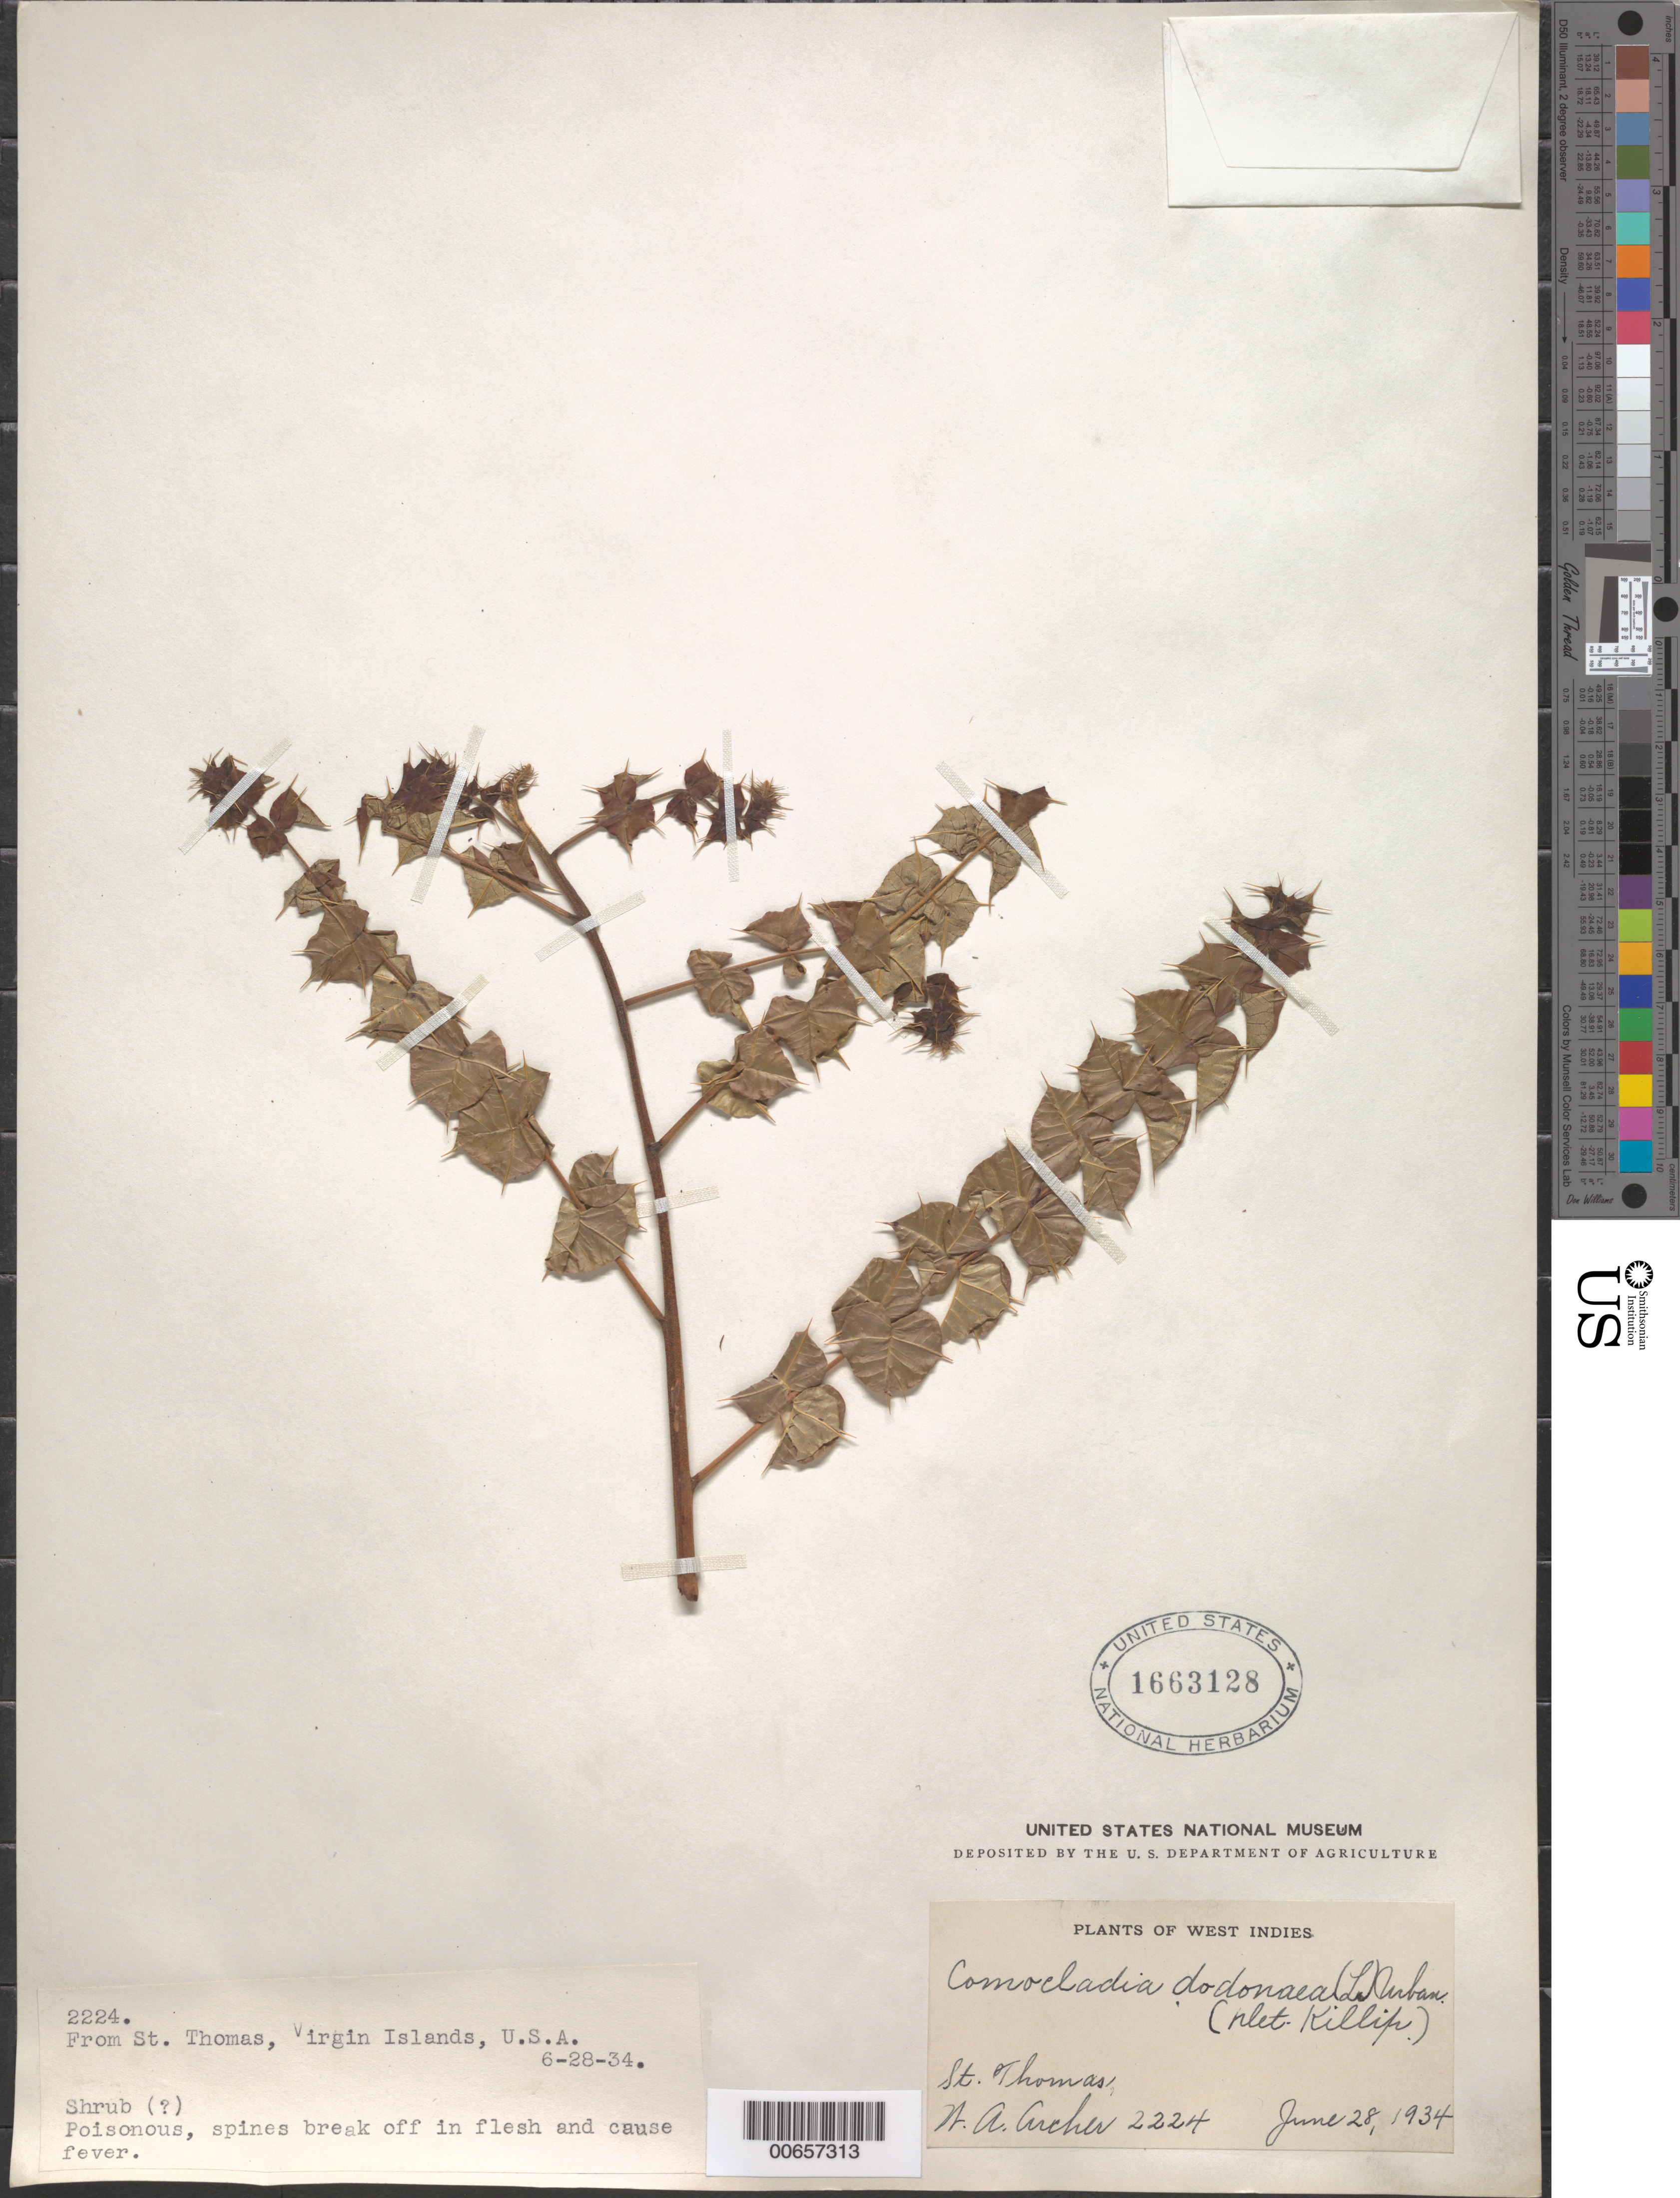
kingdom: Plantae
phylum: Tracheophyta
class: Magnoliopsida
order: Sapindales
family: Anacardiaceae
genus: Comocladia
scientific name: Comocladia dodonaea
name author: (L.) Urb.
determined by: Killip, Ellsworth P.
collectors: A. W. Archer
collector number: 2224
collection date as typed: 28 Jun 1934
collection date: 1934-06-28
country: U.S. Virgin Islands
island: St. Thomas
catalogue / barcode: US 1663128